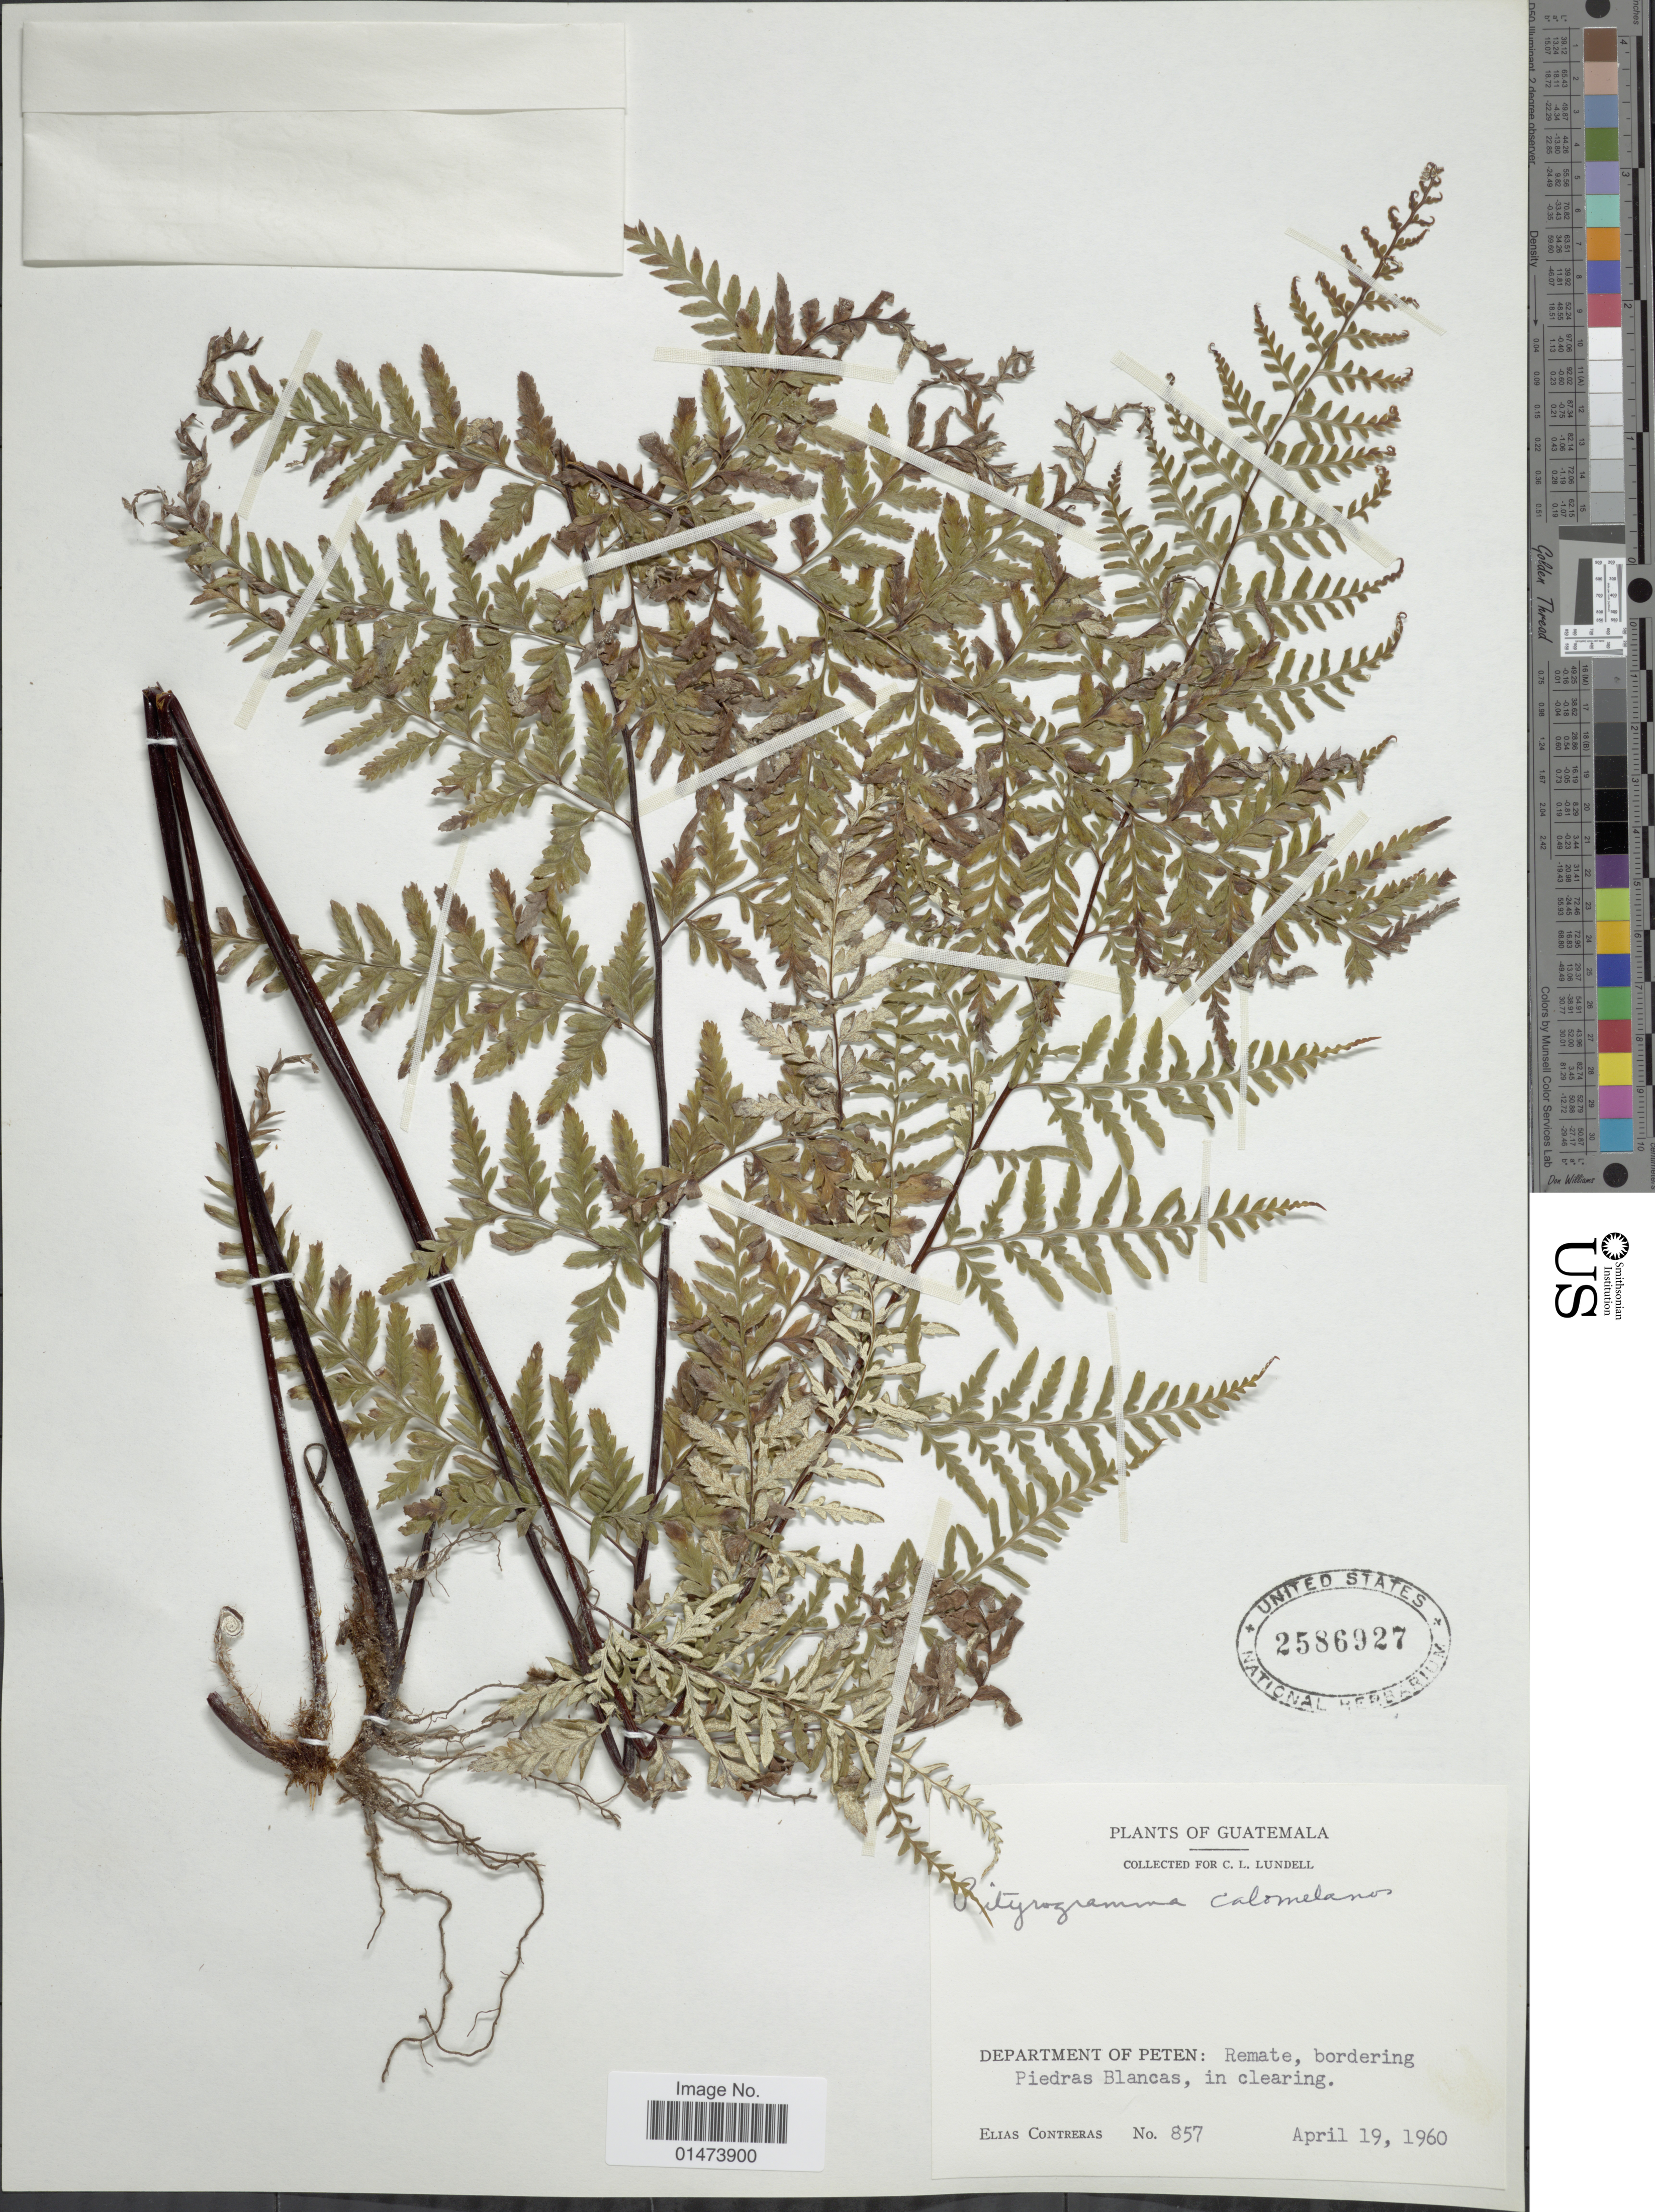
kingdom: Plantae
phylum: Tracheophyta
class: Polypodiopsida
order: Polypodiales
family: Pteridaceae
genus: Pityrogramma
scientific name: Pityrogramma calomelanos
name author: (L.) Link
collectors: E. Contreras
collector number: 857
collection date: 1960-04-19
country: Guatemala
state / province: El Petén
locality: Department of Peten: Remate, bordering Piedras Blancas, in clearing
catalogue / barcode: US 2586927